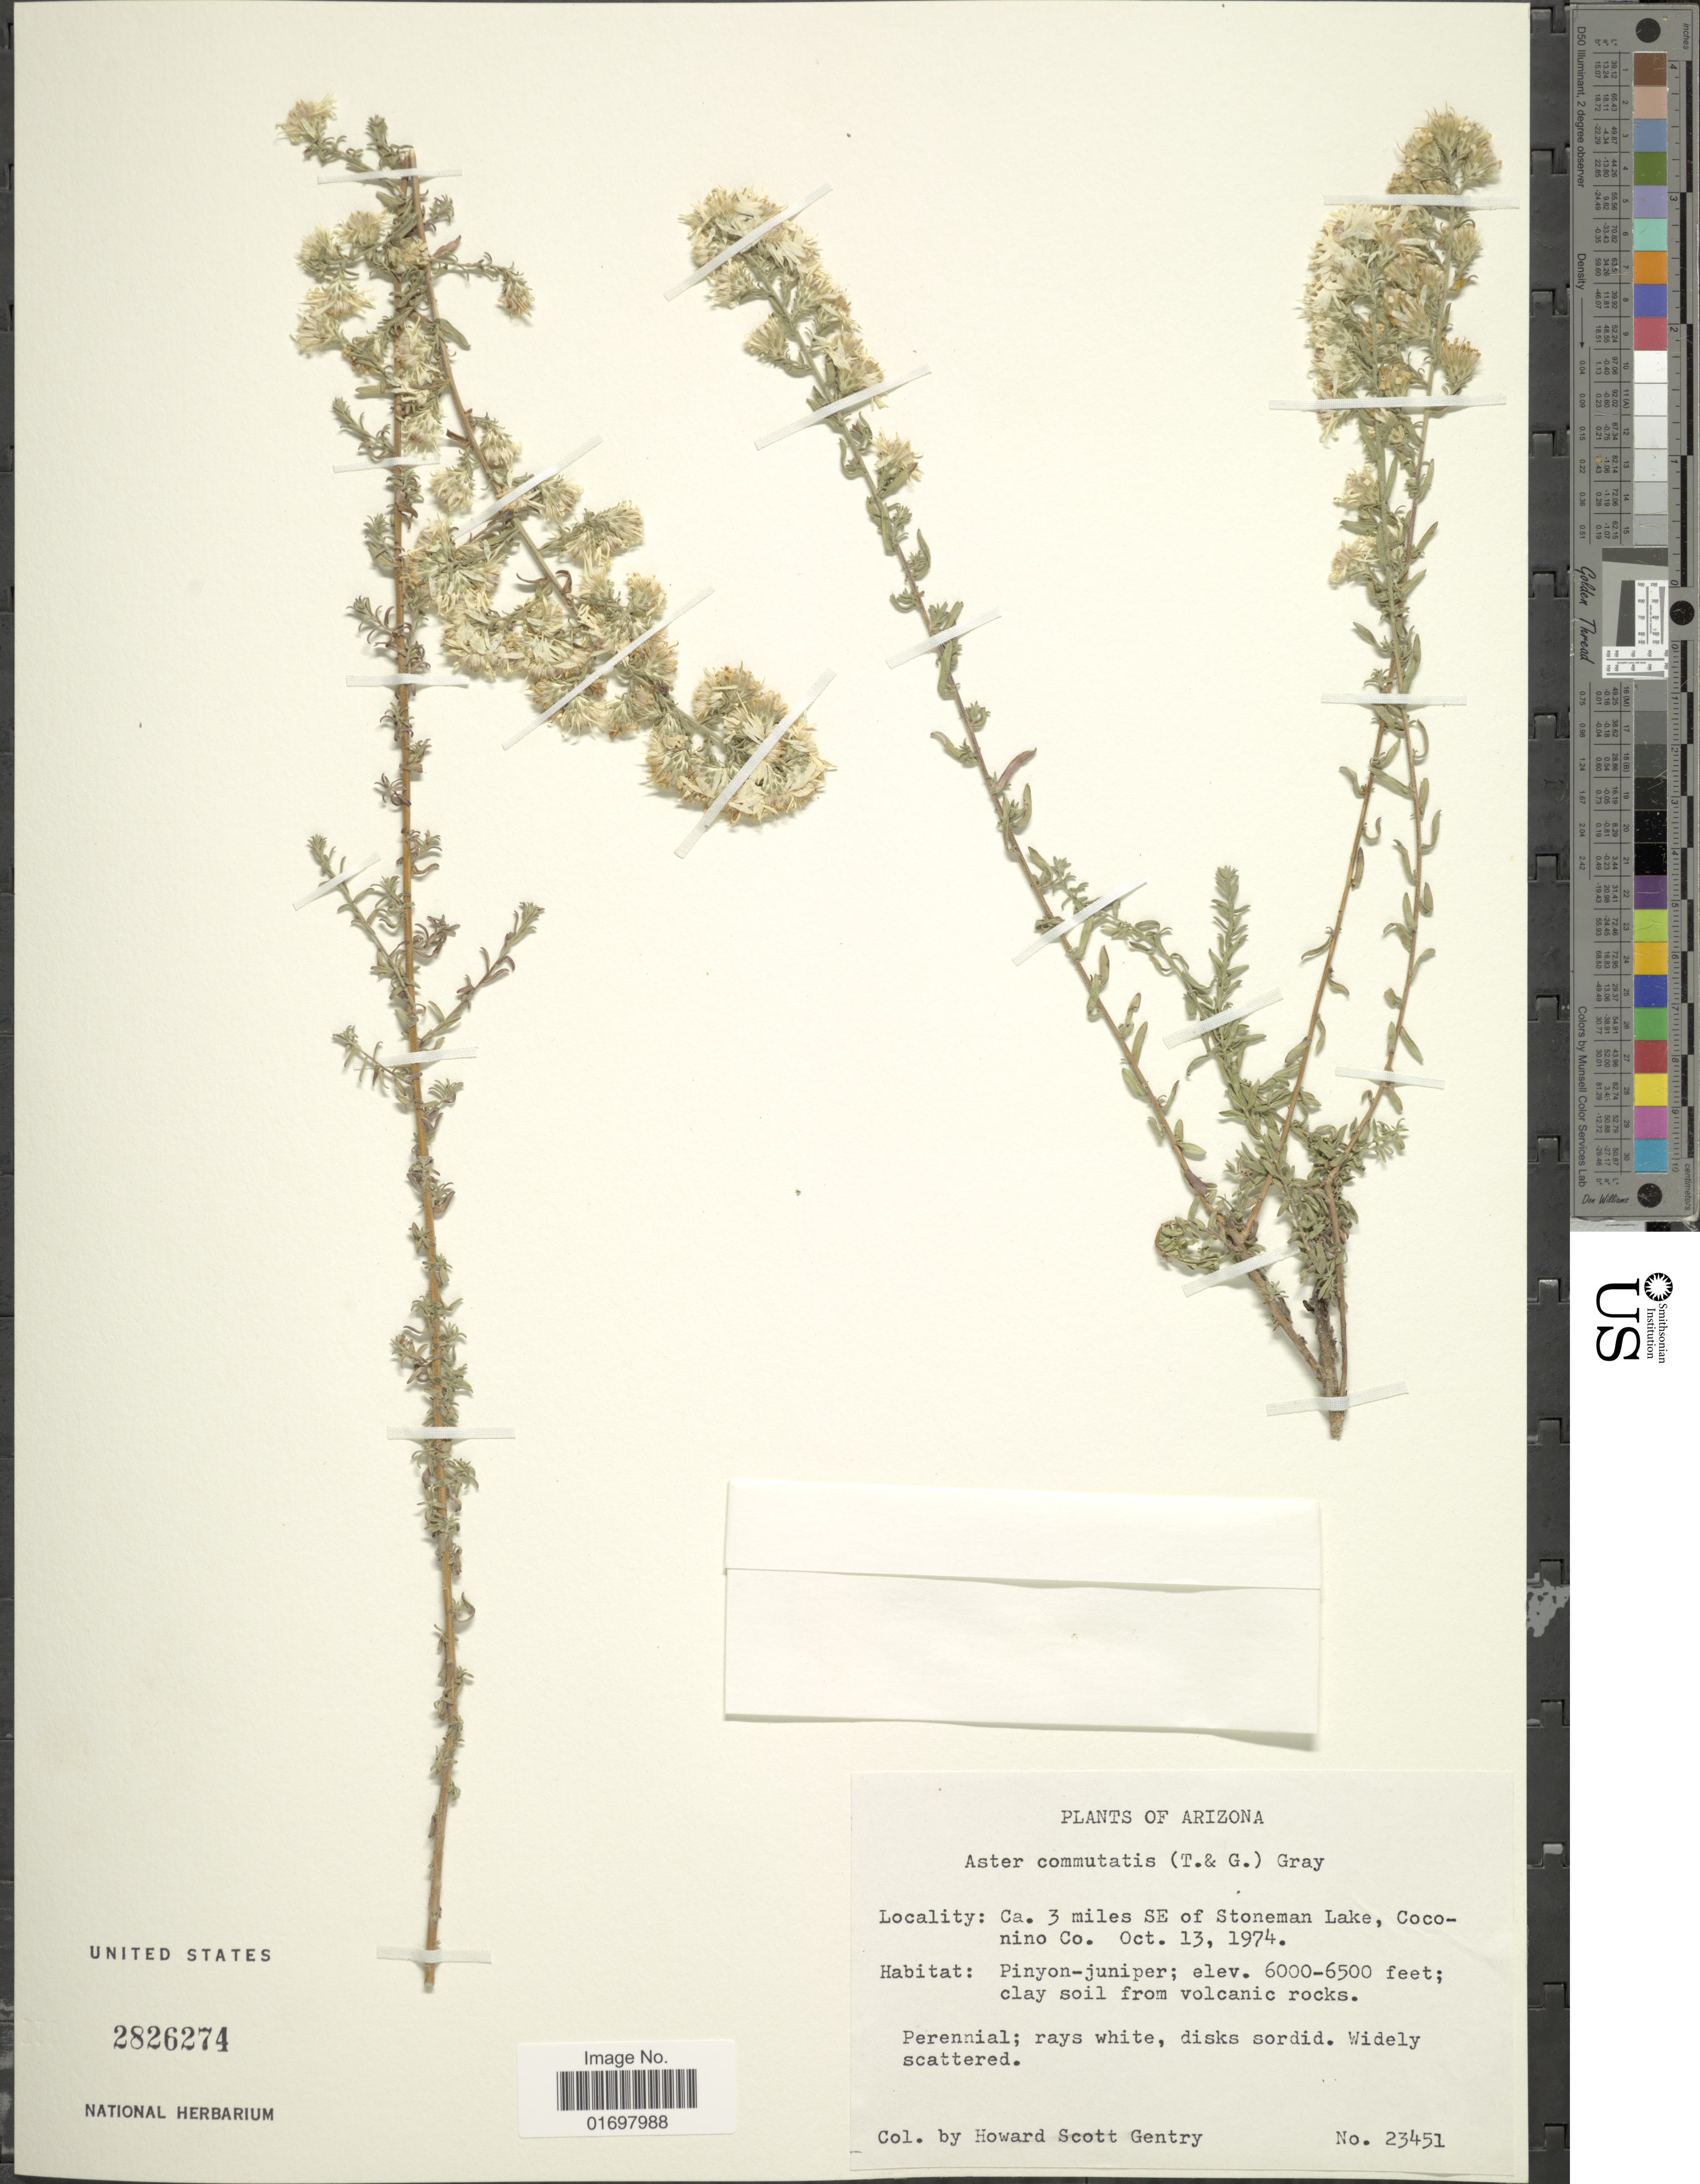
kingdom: Plantae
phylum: Tracheophyta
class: Magnoliopsida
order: Asterales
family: Asteraceae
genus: Symphyotrichum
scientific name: Symphyotrichum falcatum var. commutatum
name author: (Torr. & A. Gray) G.L. Nesom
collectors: H. S. Gentry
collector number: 23451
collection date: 1974-10-13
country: United States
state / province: Arizona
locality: Ca. 3 miles SE of Stoneman Lake, Coconino Co.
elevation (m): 1829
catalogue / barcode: US 2826274